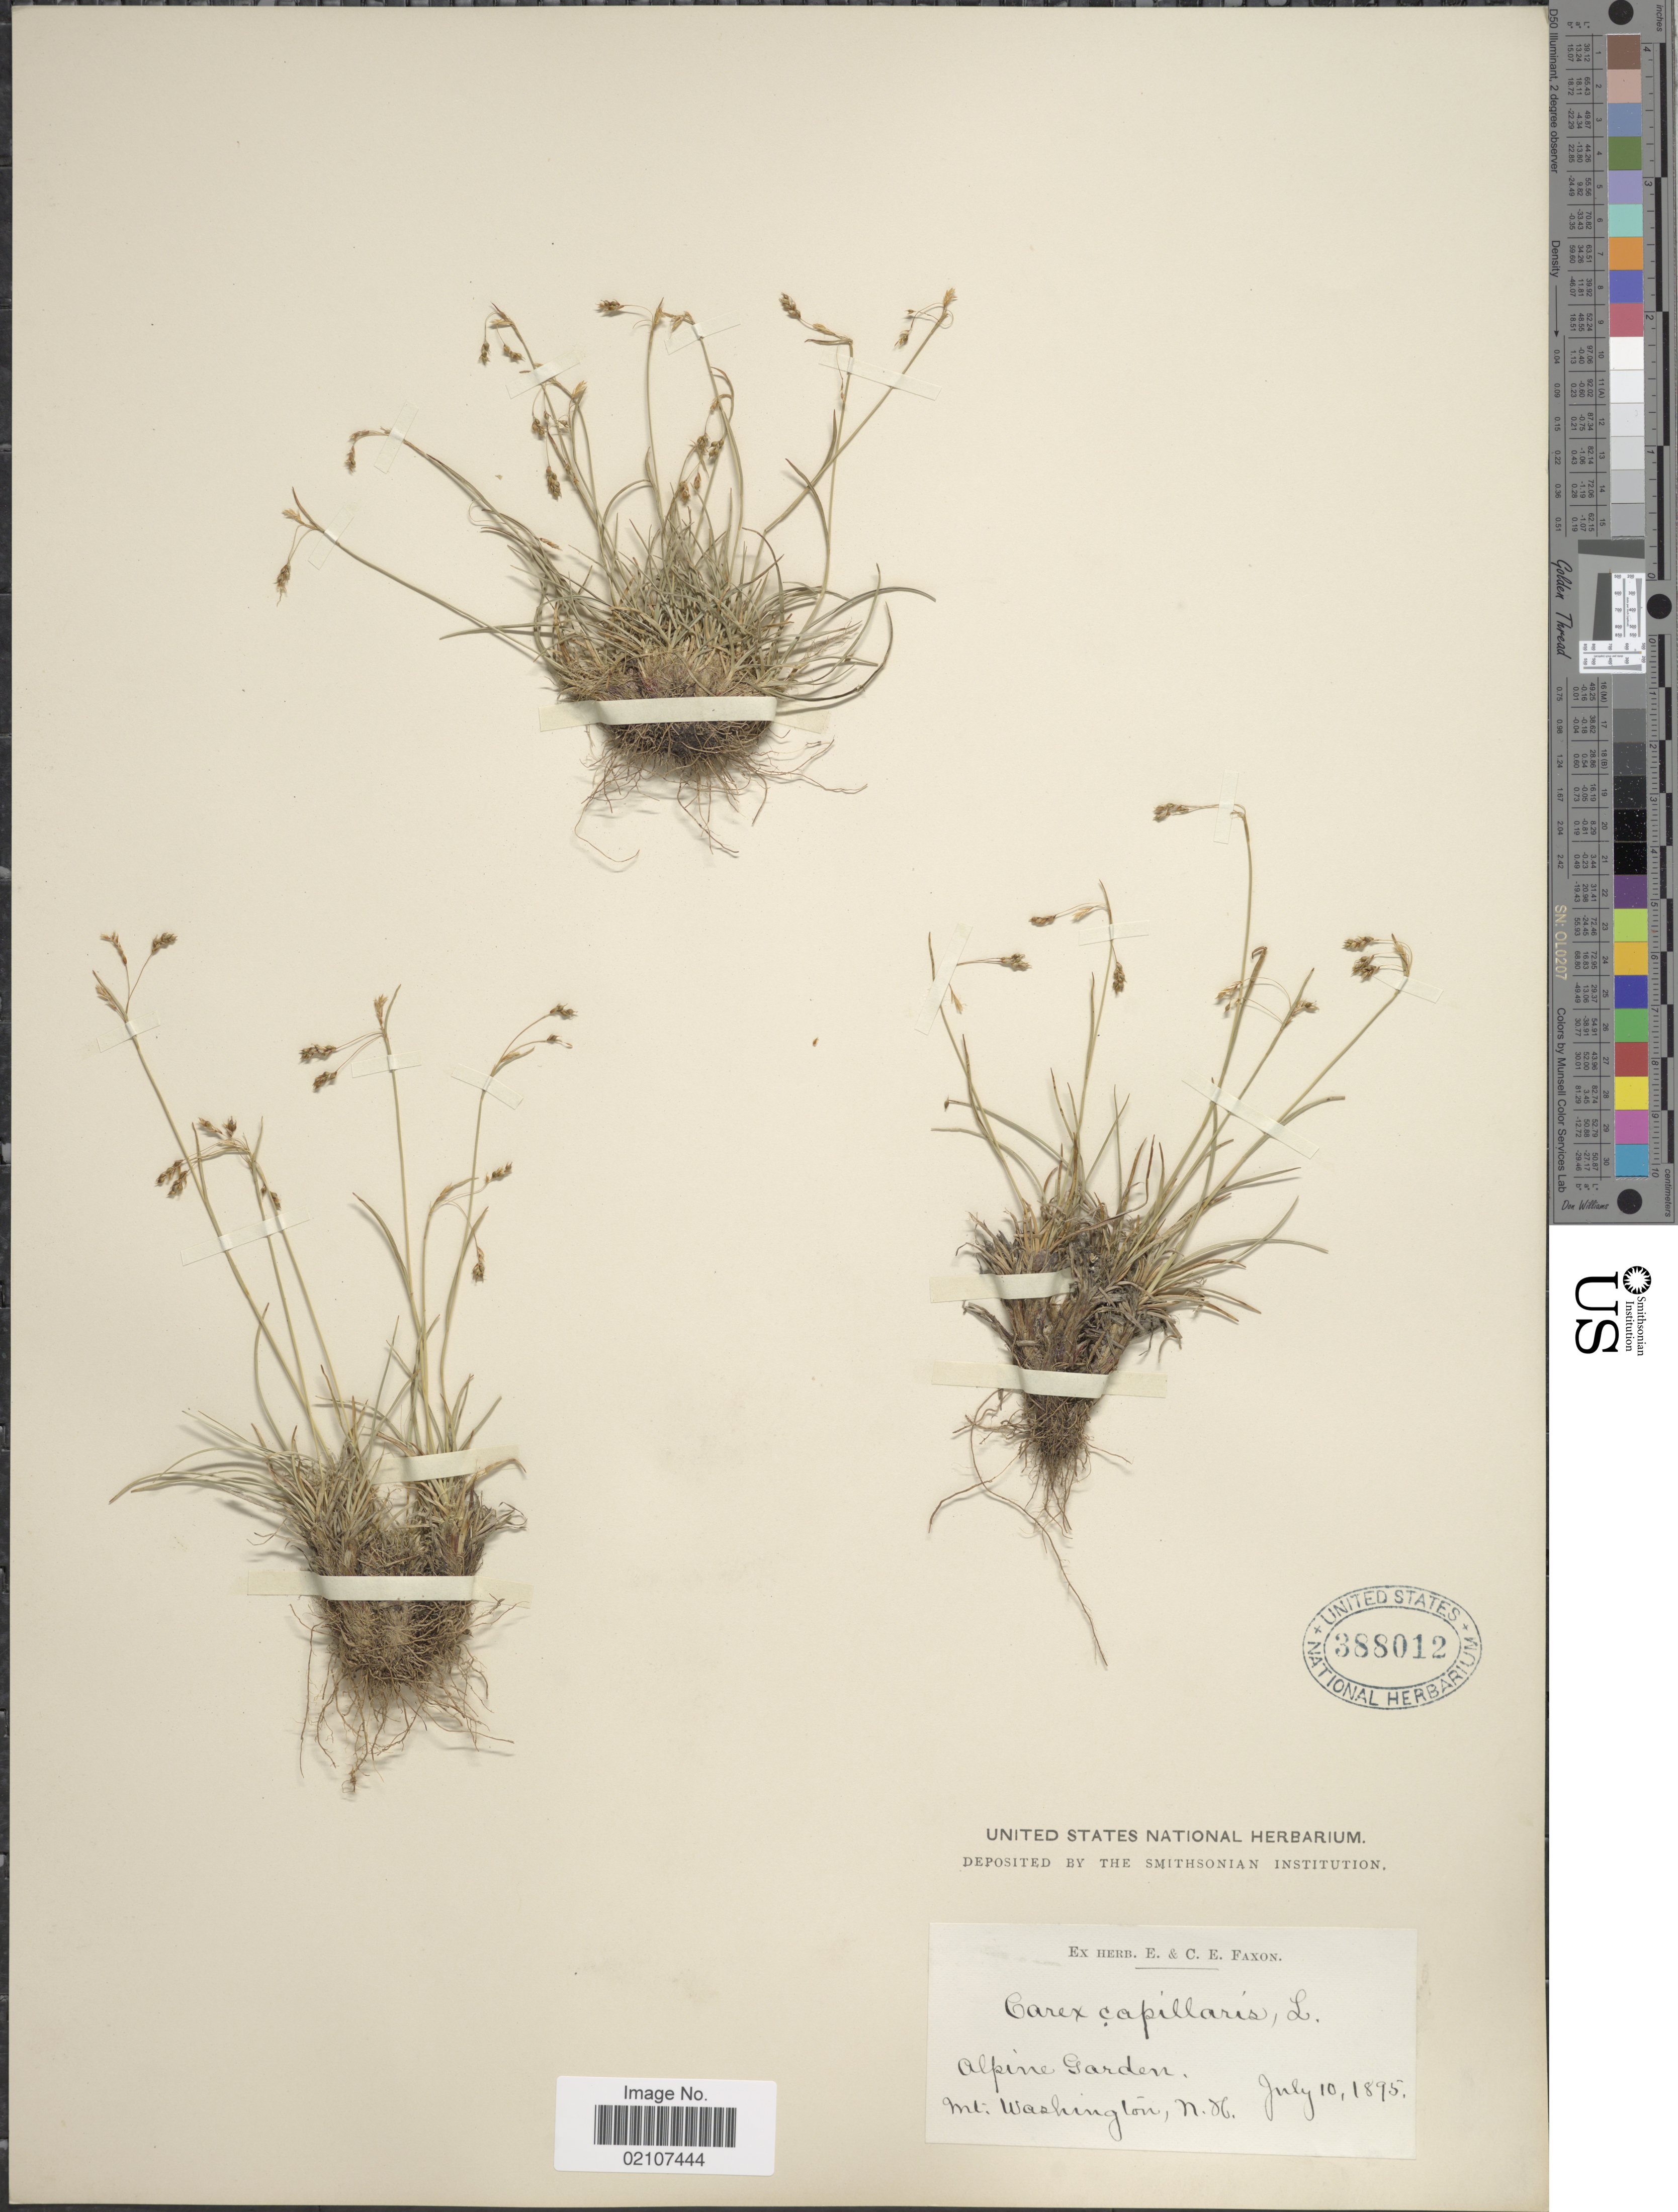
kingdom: Plantae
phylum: Tracheophyta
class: Liliopsida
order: Poales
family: Cyperaceae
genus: Carex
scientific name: Carex capillaris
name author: L.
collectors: ex herb. E. & C.E. Faxon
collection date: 1895-07-10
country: United States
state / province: New Hampshire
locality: Alpine Garden, Mt Washington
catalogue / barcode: US 388012